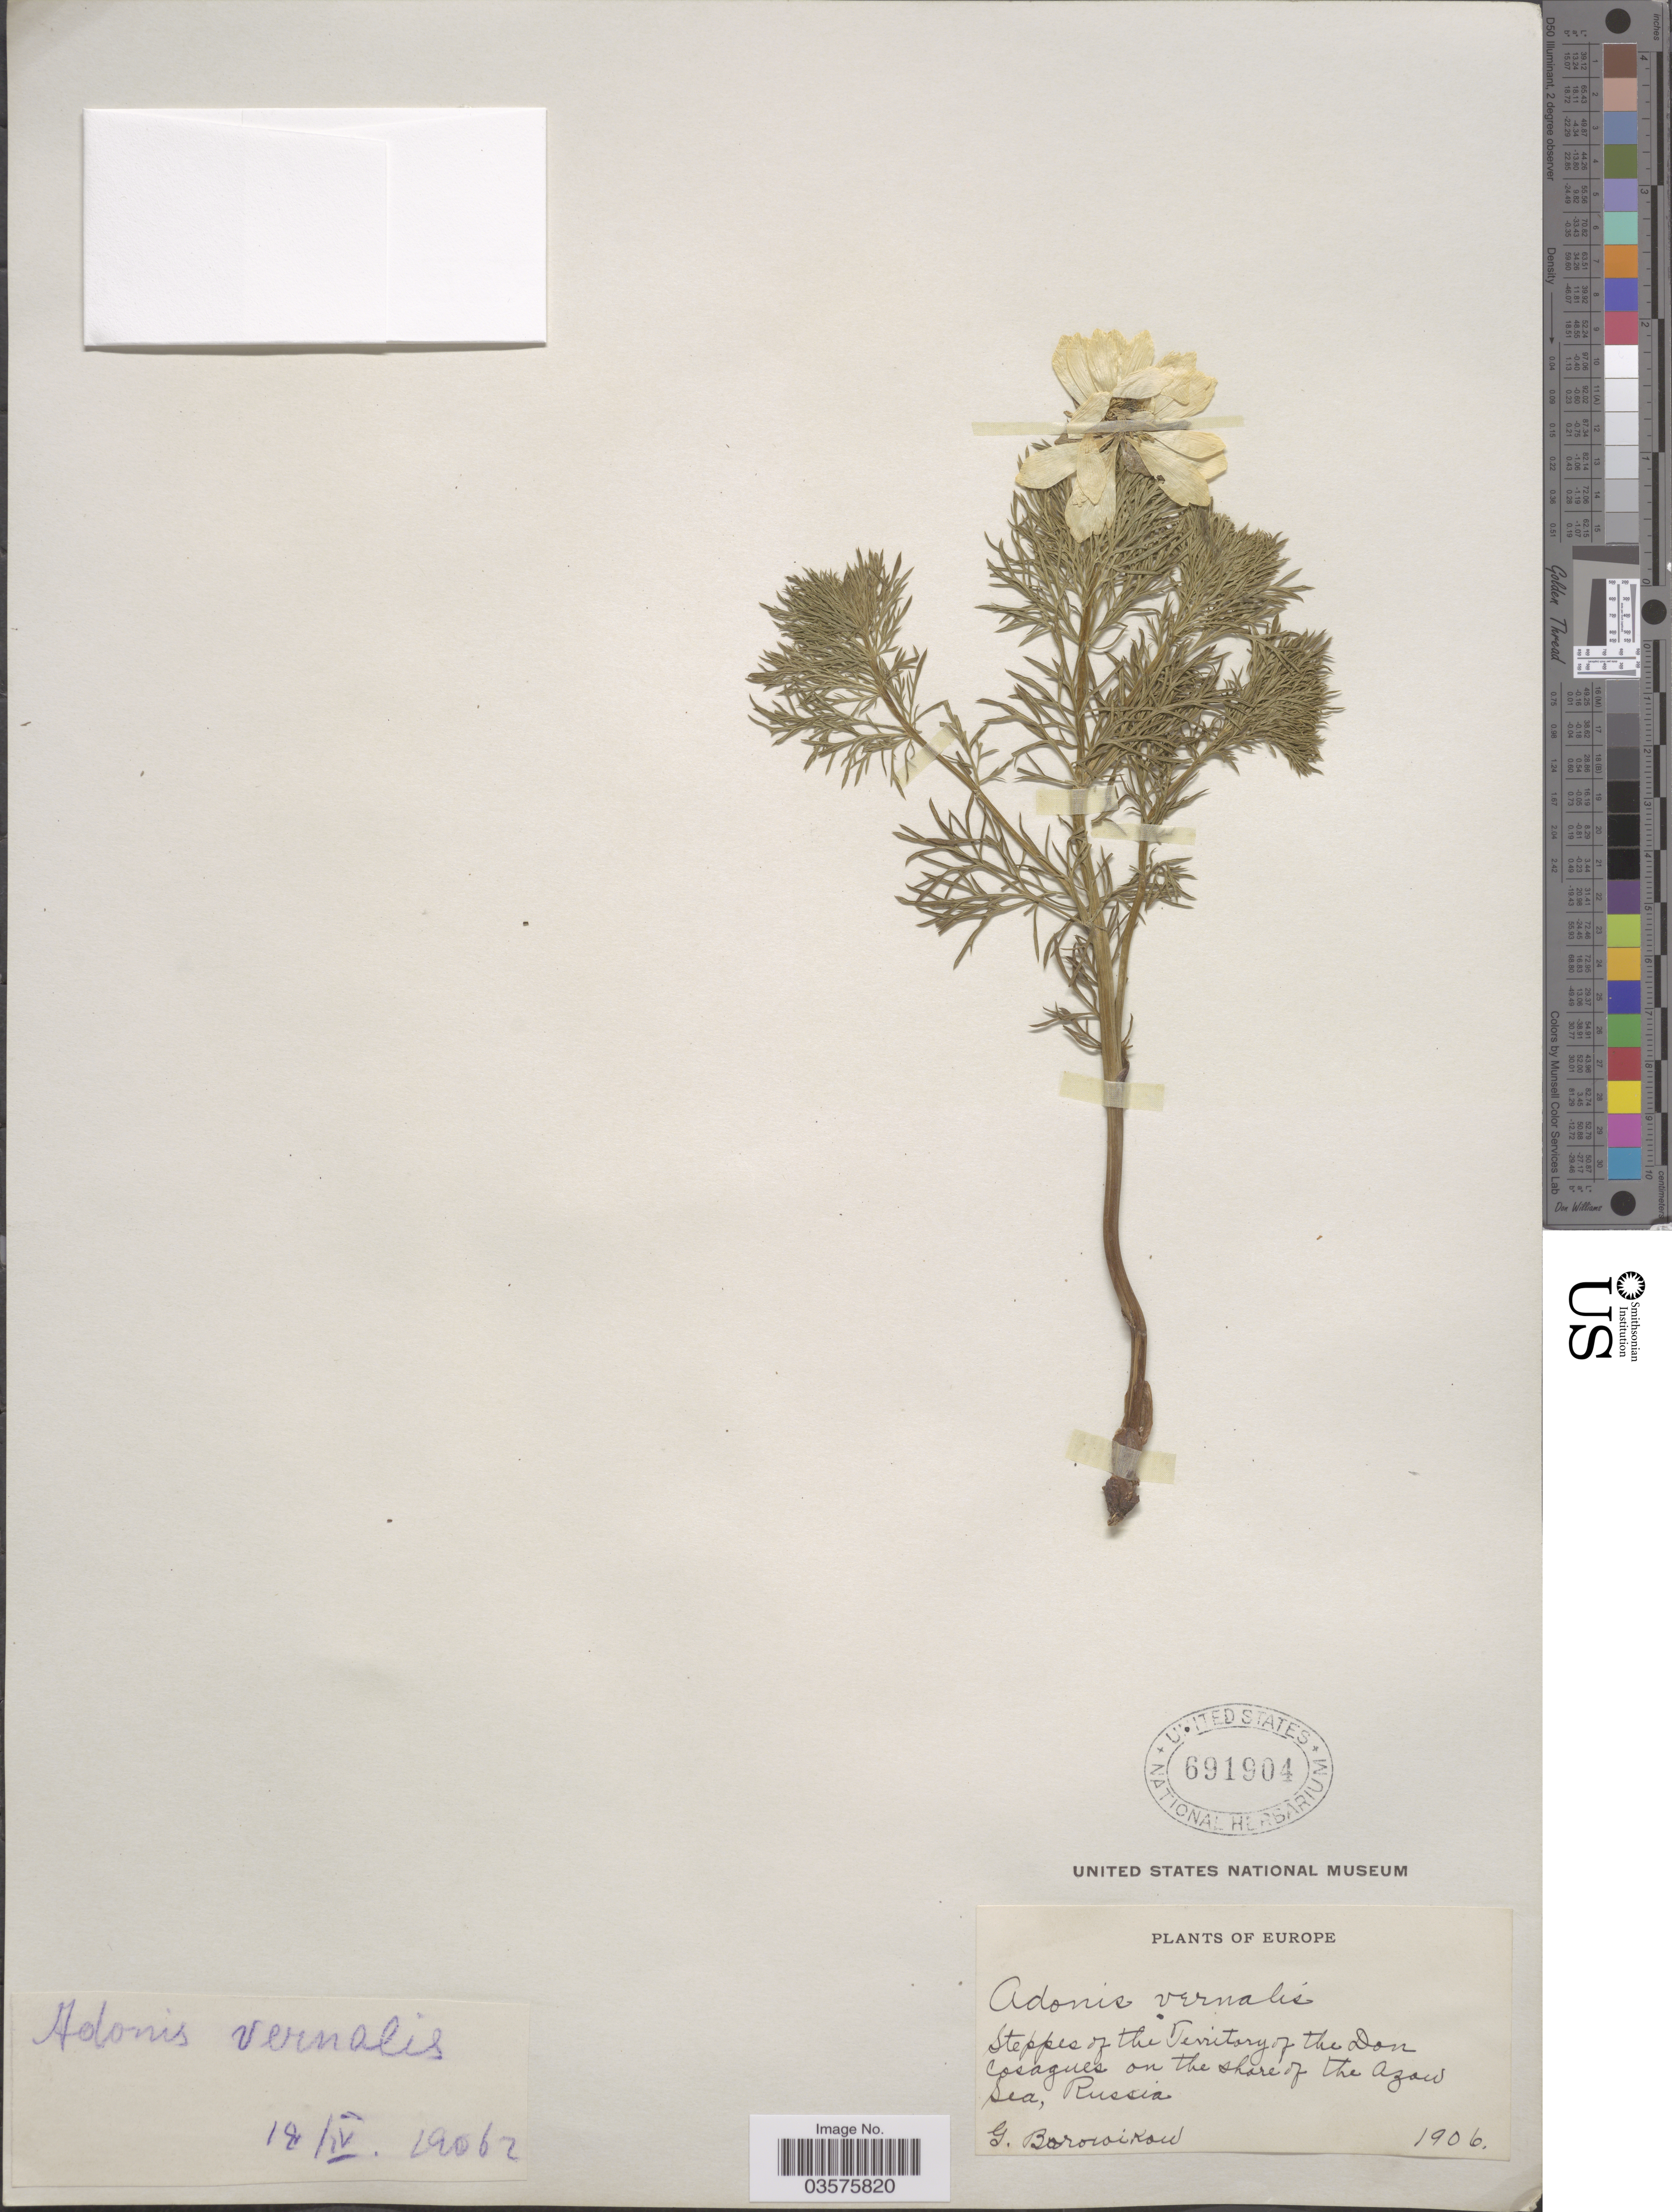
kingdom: Plantae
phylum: Tracheophyta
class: Magnoliopsida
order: Ranunculales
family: Ranunculaceae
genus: Adonis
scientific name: Adonis vernalis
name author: L.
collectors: G. Borowikow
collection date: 1906-04-18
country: Russian Federation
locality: Europe. Steppes of the Territory of the Don Cosagues on the shore of the Azow Sea, Russia.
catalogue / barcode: US 691904